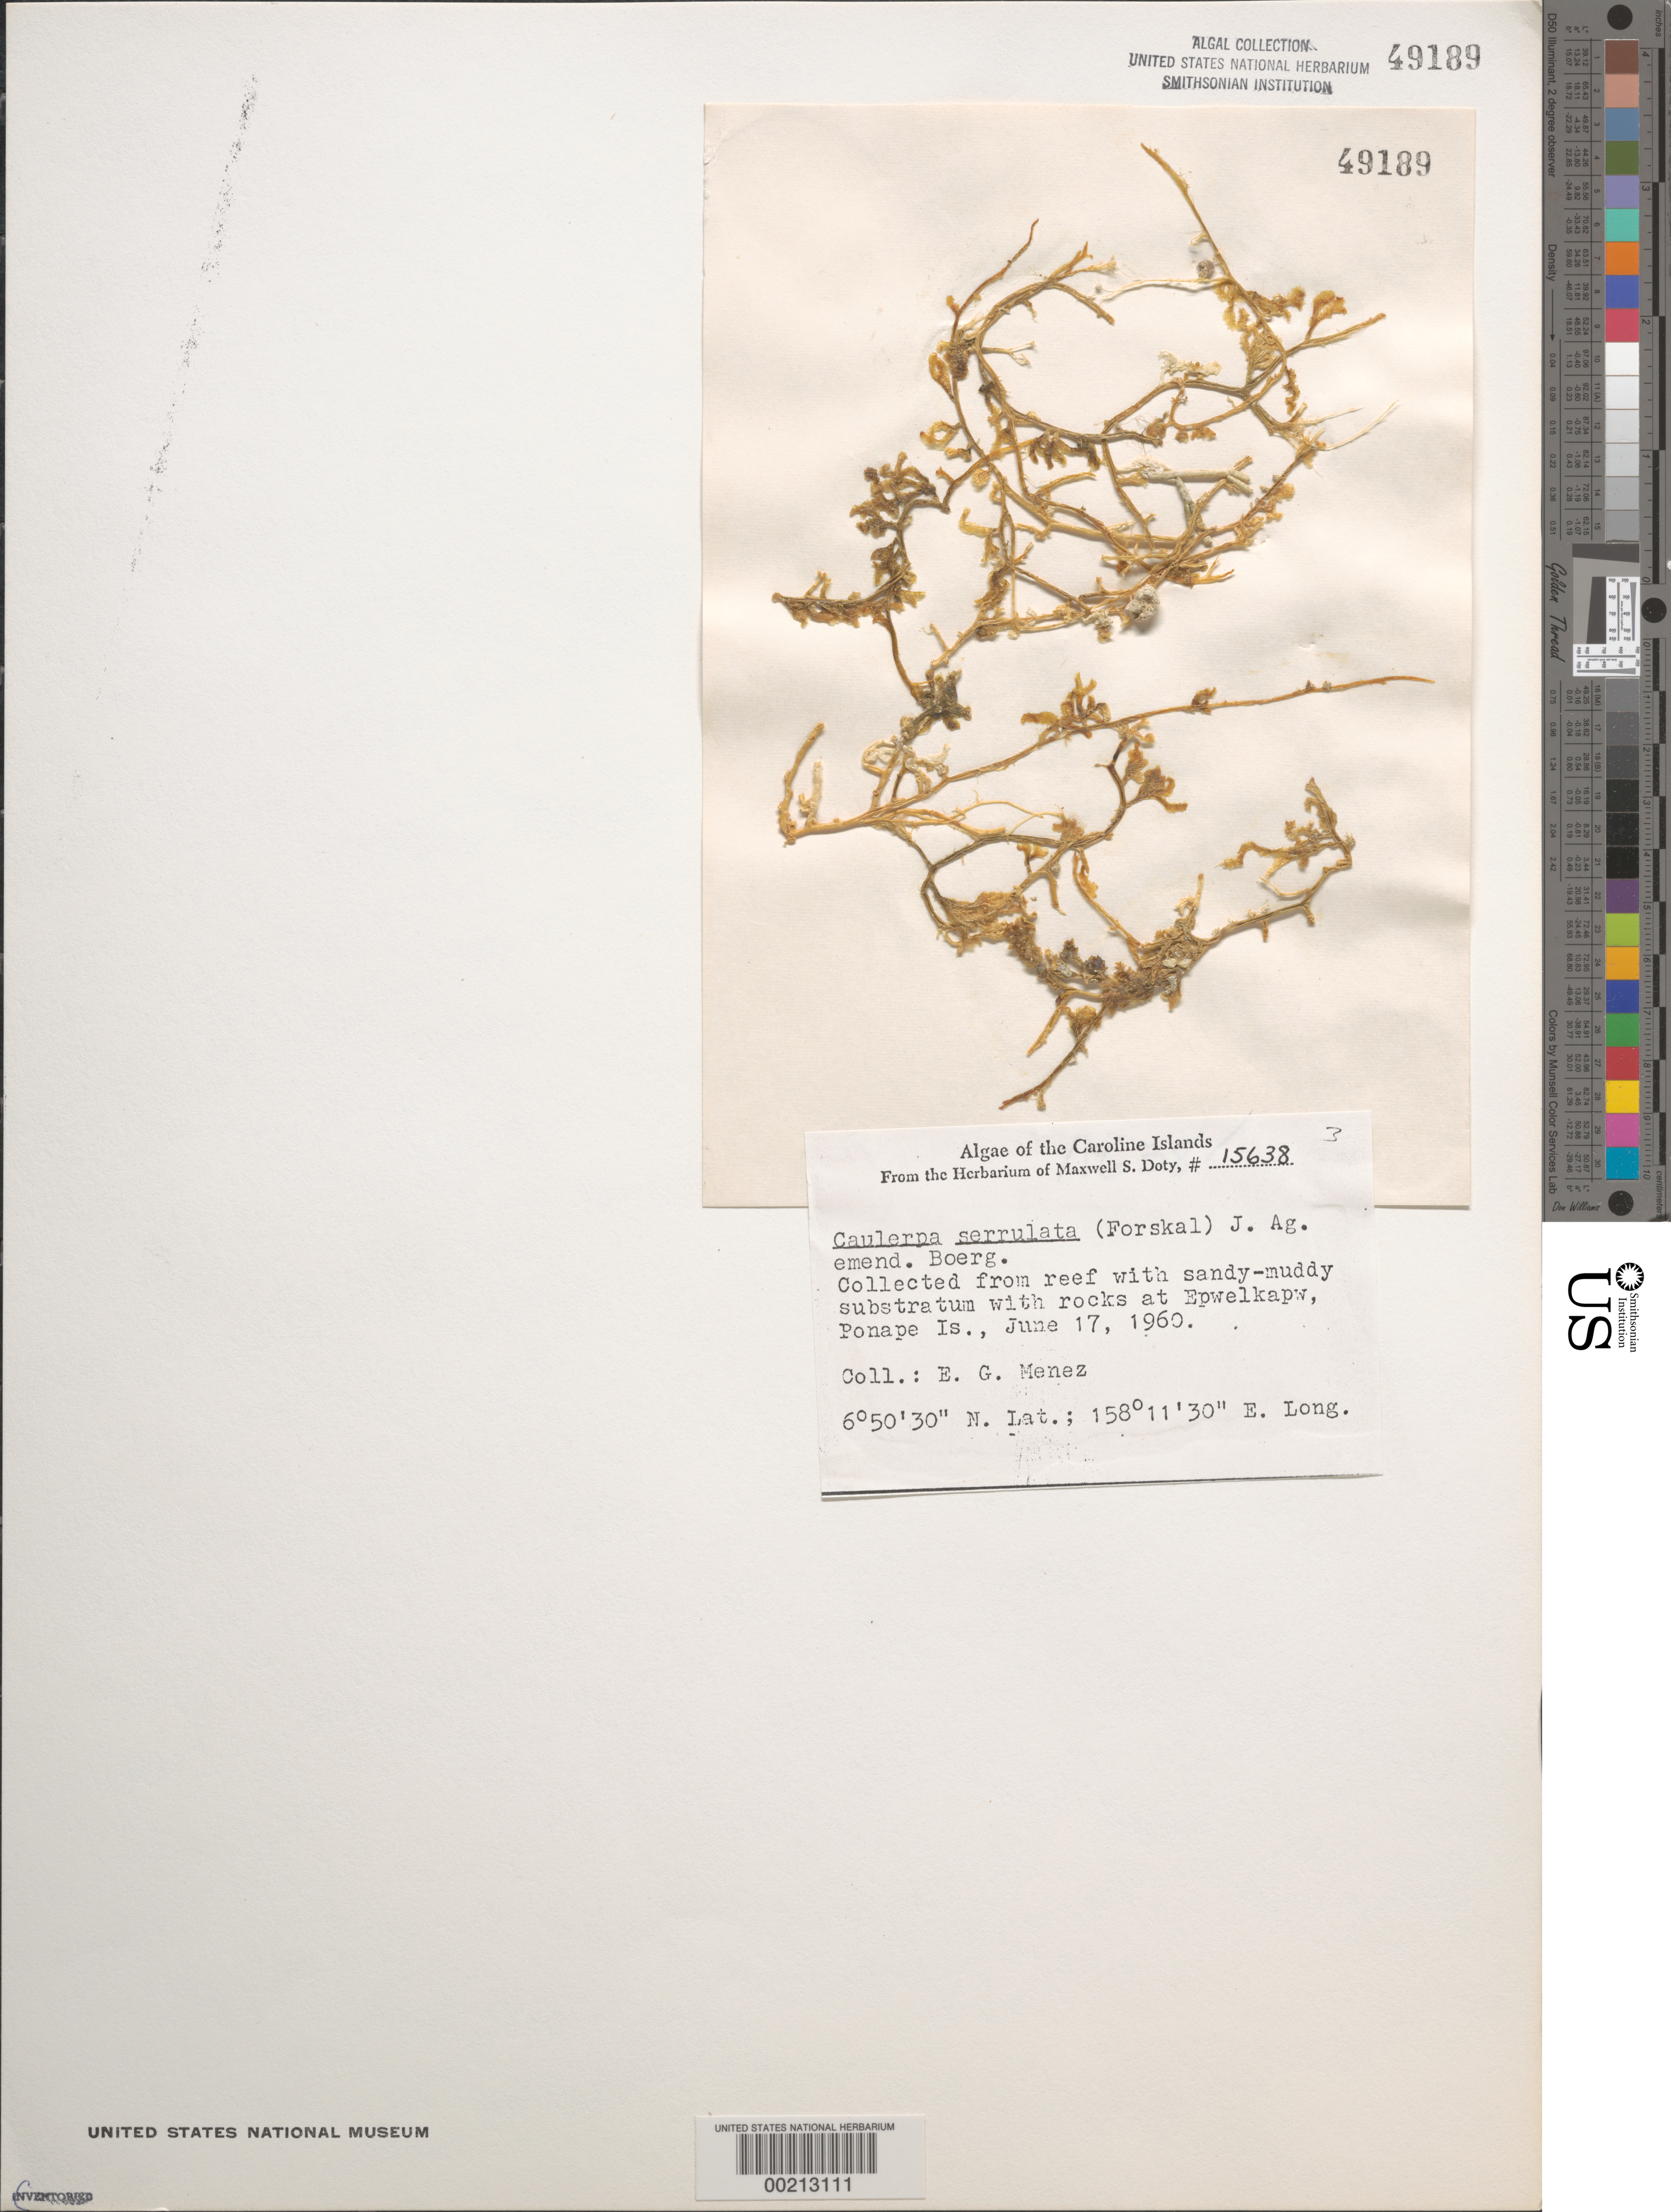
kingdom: Plantae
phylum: Chlorophyta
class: Ulvophyceae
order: Bryopsidales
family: Caulerpaceae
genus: Caulerpa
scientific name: Caulerpa serrulata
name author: (Forssk.) J. Agardh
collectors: Meñez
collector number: MSD 15638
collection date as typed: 17 Jun 1960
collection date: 1960-06-17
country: Micronesia, Federated States of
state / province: Pohnpei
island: Pohnpei [Ponape] Islands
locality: Epwelkapw Islet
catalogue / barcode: US 49189